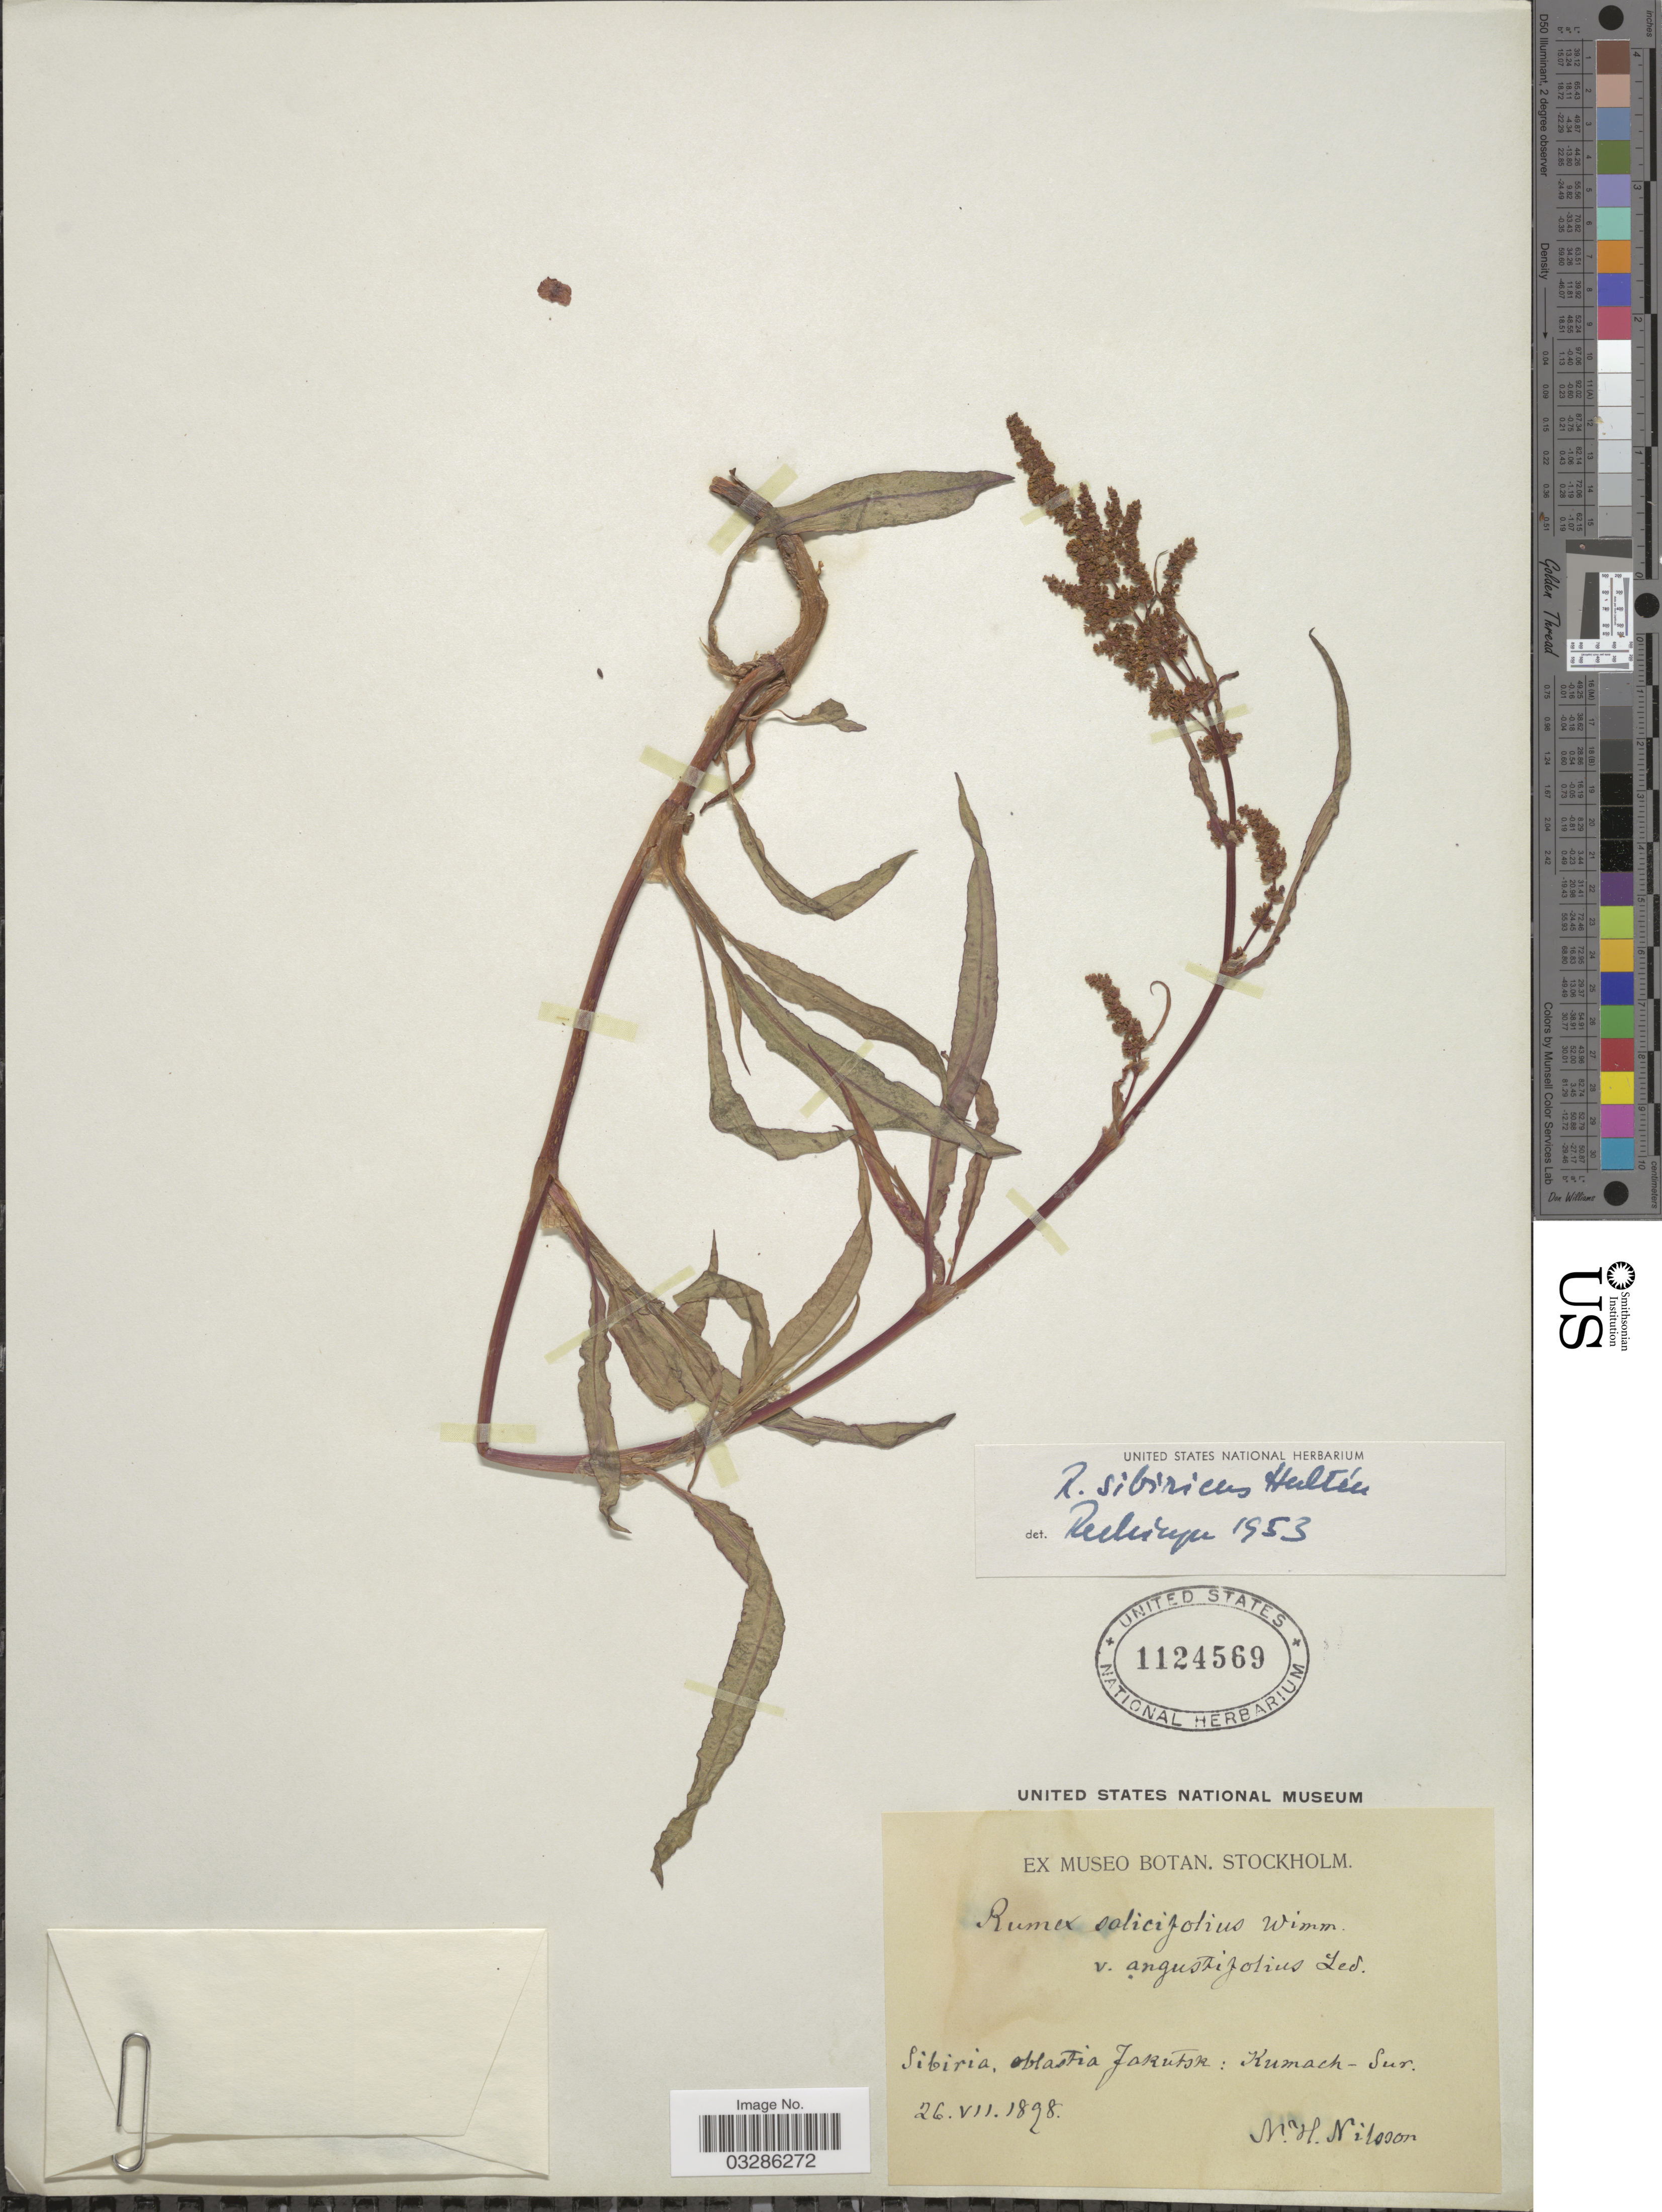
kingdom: Plantae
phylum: Tracheophyta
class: Magnoliopsida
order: Caryophyllales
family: Polygonaceae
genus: Rumex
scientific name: Rumex sibiricus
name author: Hultén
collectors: N. H. Nilsson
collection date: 1898-07-26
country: Russian Federation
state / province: Sakha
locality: Sibiria, oblastia Jakutsk: Kumach-Sur.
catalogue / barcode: US 1124569